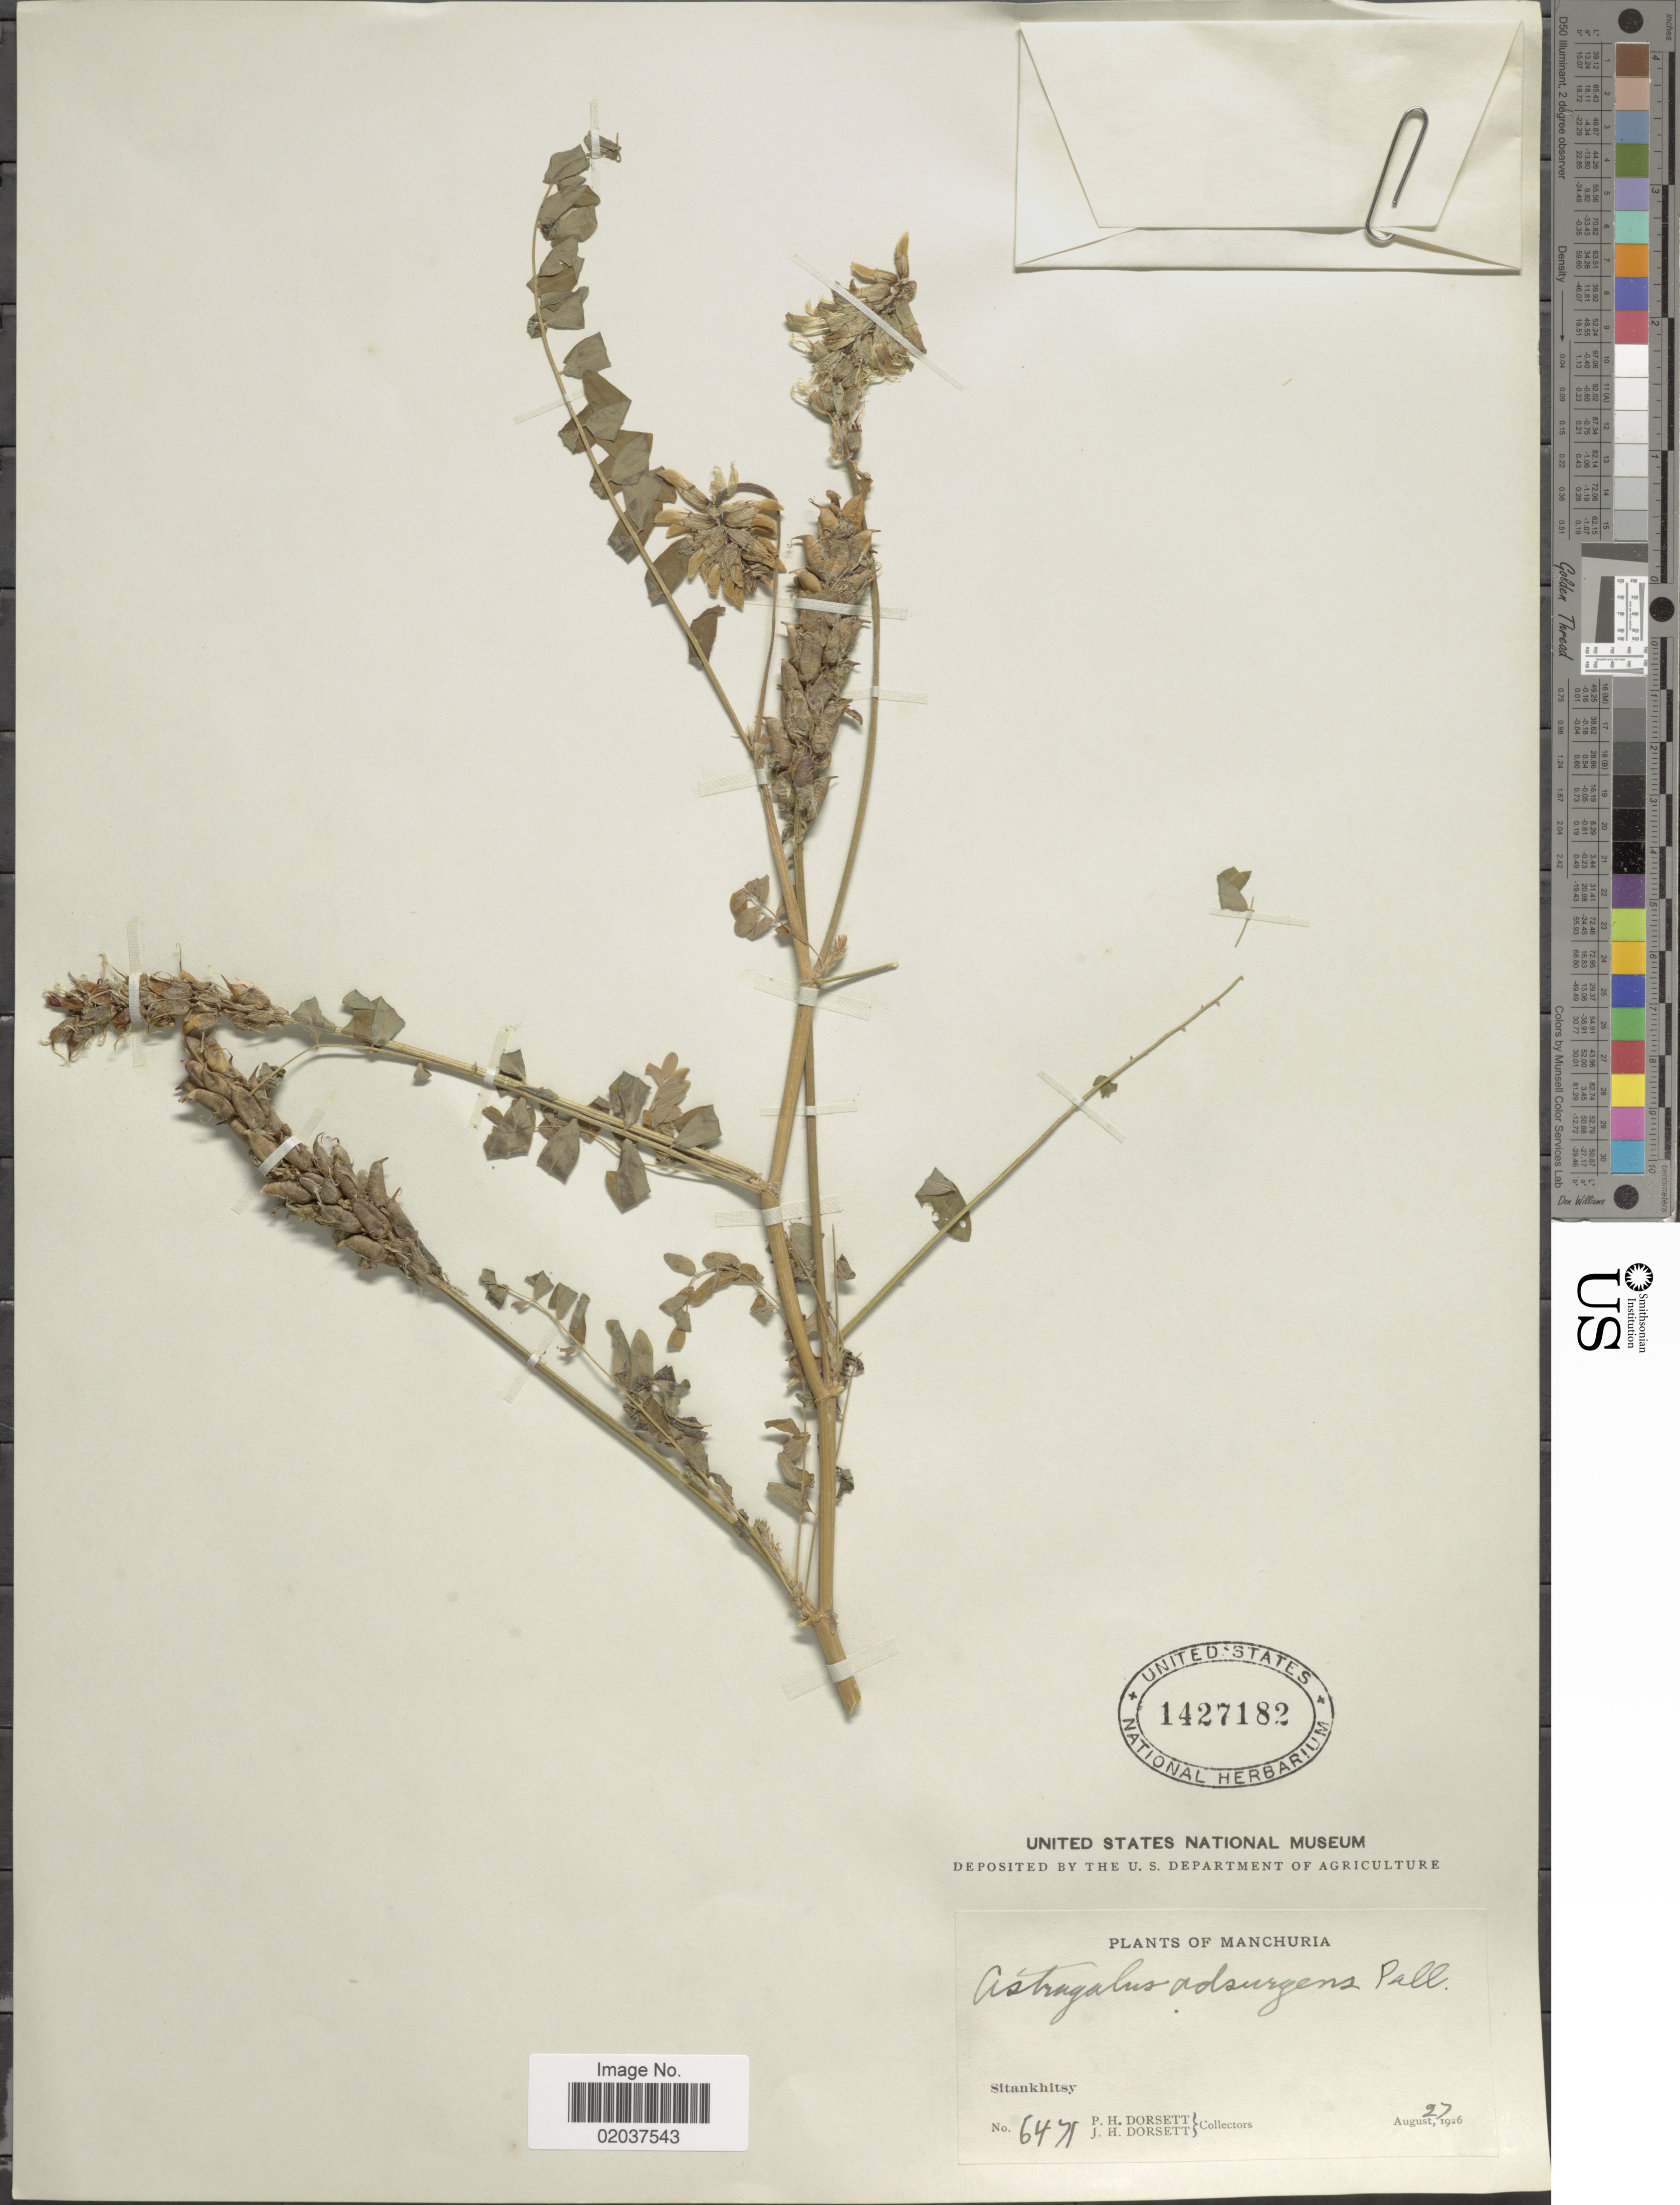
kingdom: Plantae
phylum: Tracheophyta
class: Magnoliopsida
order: Fabales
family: Fabaceae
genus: Astragalus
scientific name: Astragalus adsurgens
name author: Pall.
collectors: P. H. Dorsett & J. Dorsett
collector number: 6471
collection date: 1926-08-27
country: China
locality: Manchuria, Sitankhitsy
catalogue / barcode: US 1427182